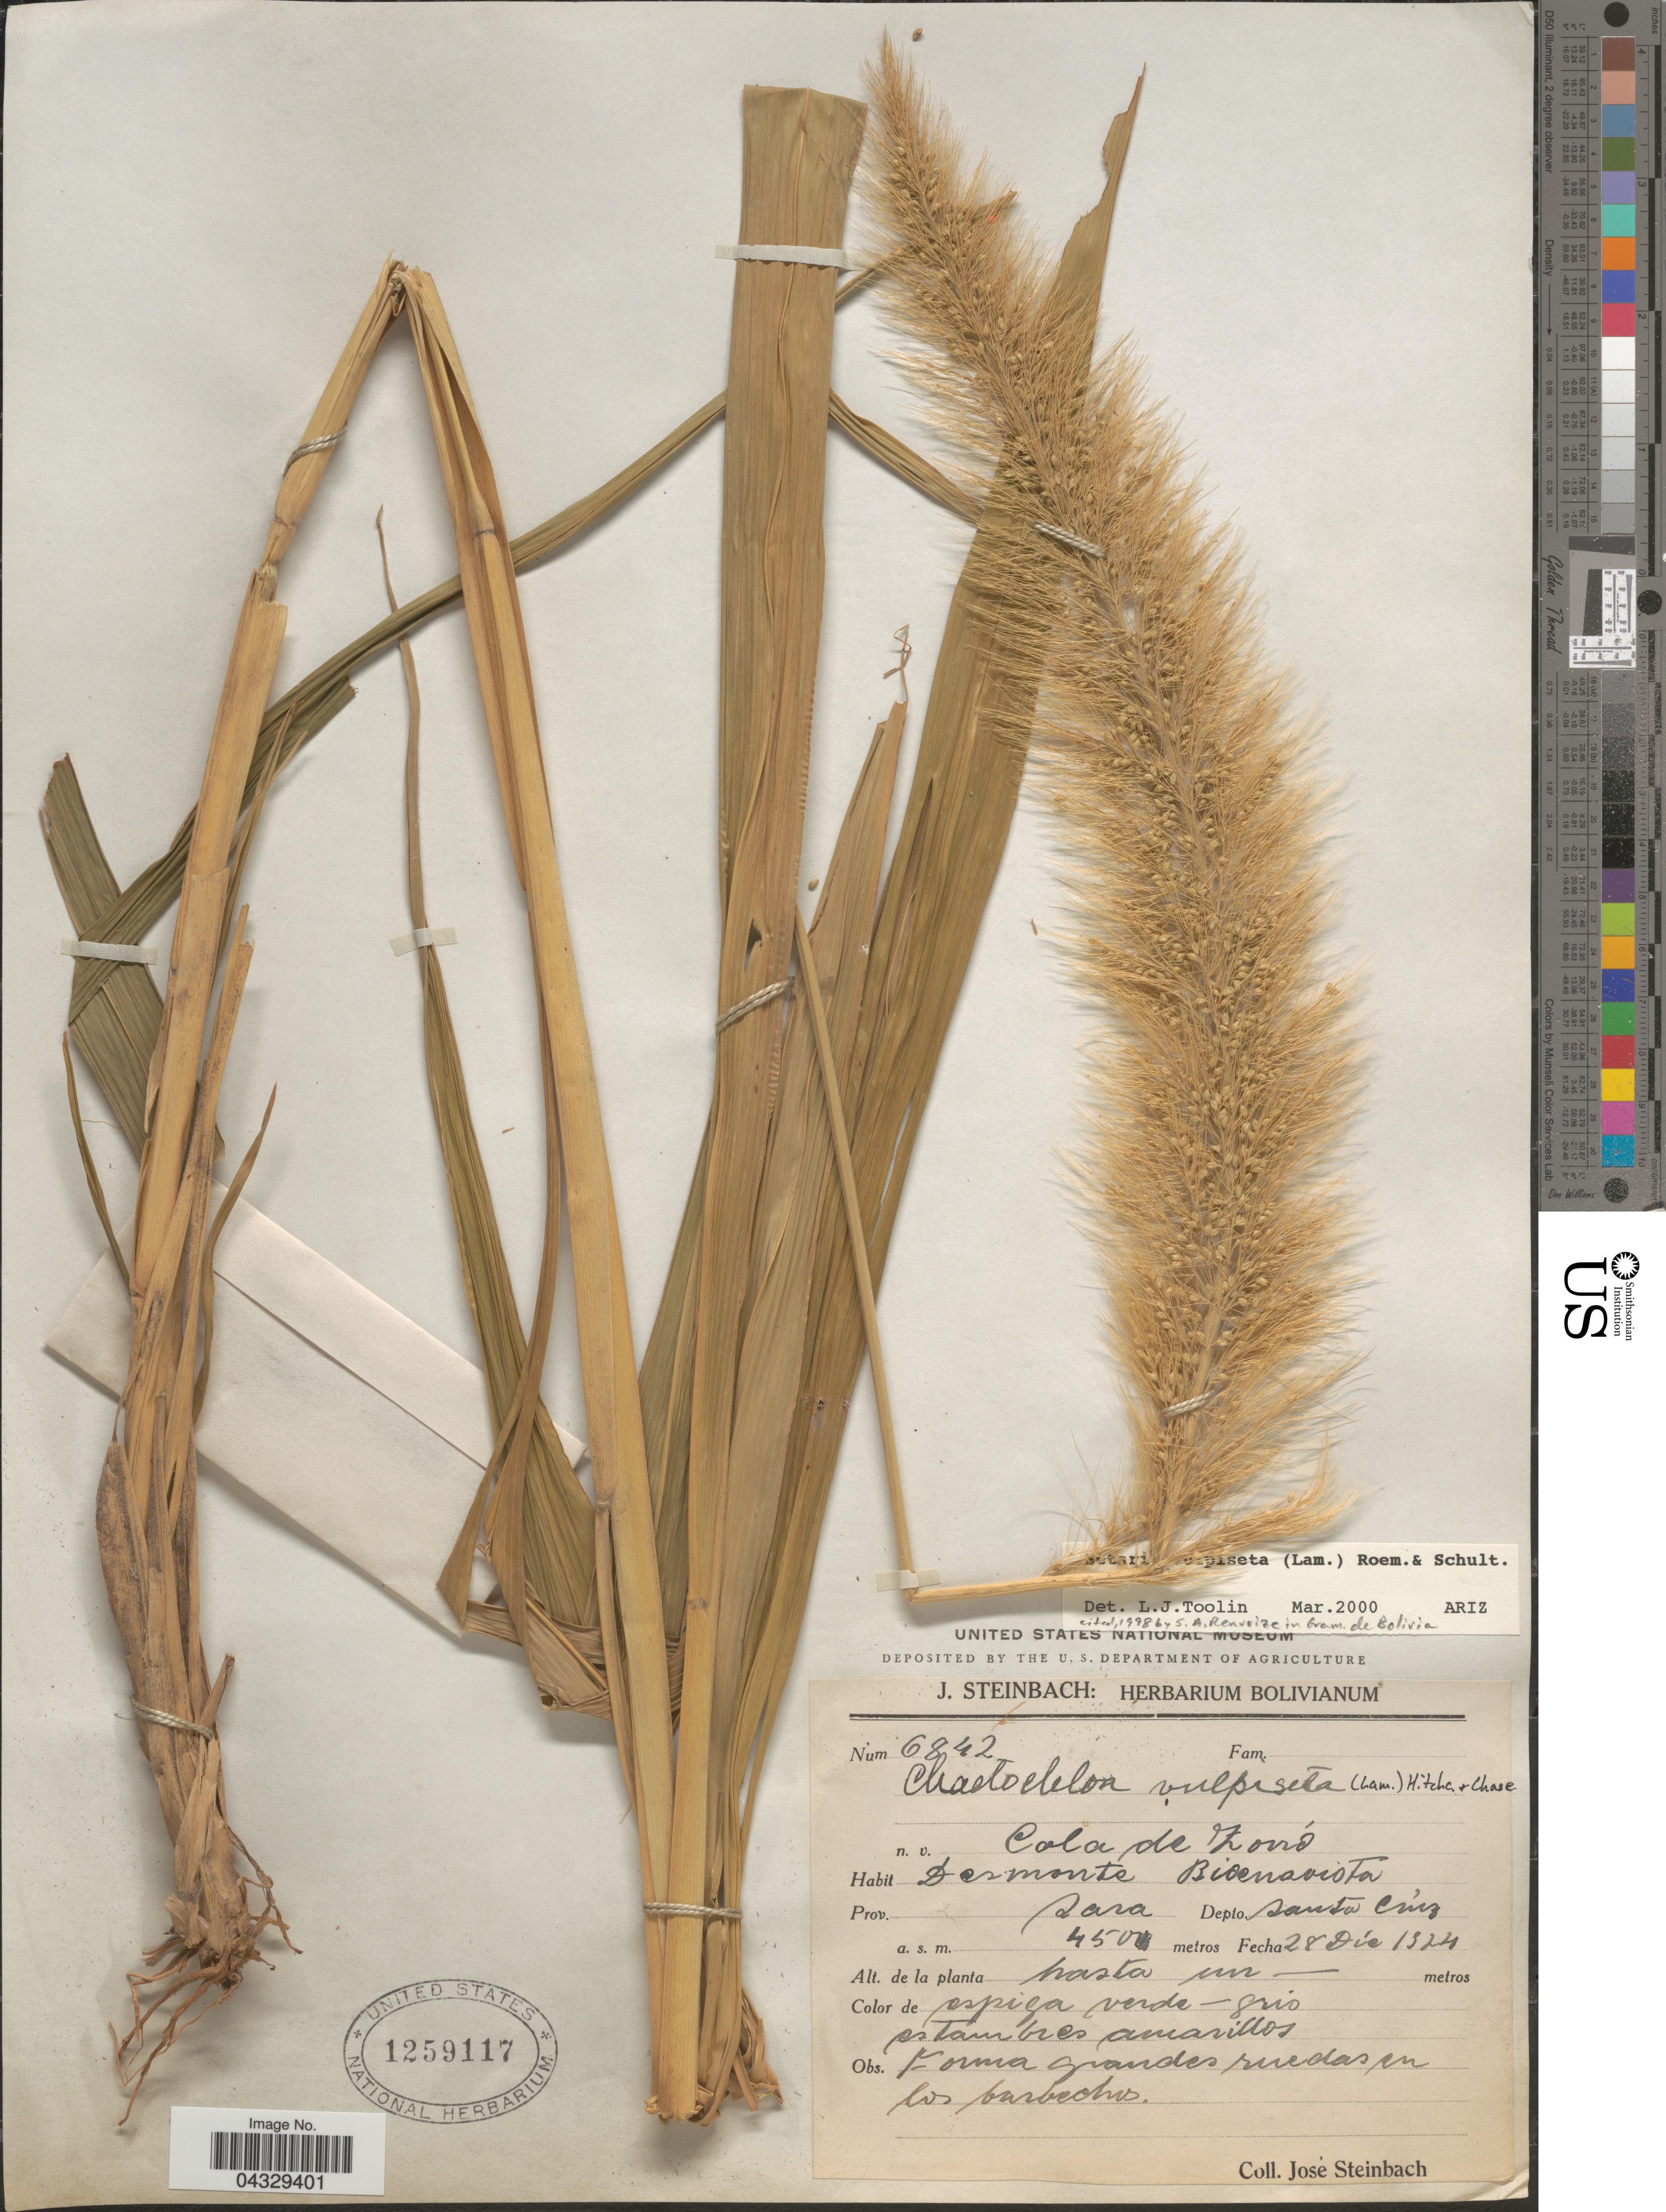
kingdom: Plantae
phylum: Tracheophyta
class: Liliopsida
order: Poales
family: Poaceae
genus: Setaria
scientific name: Setaria vulpiseta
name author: (Lam.) Roem. & Schult.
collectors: J. Steinbach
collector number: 6842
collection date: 1924-12-28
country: Bolivia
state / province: Santa Cruz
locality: Prov. Sara. Depto. Santa Cruz.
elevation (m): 450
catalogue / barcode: US 1259117